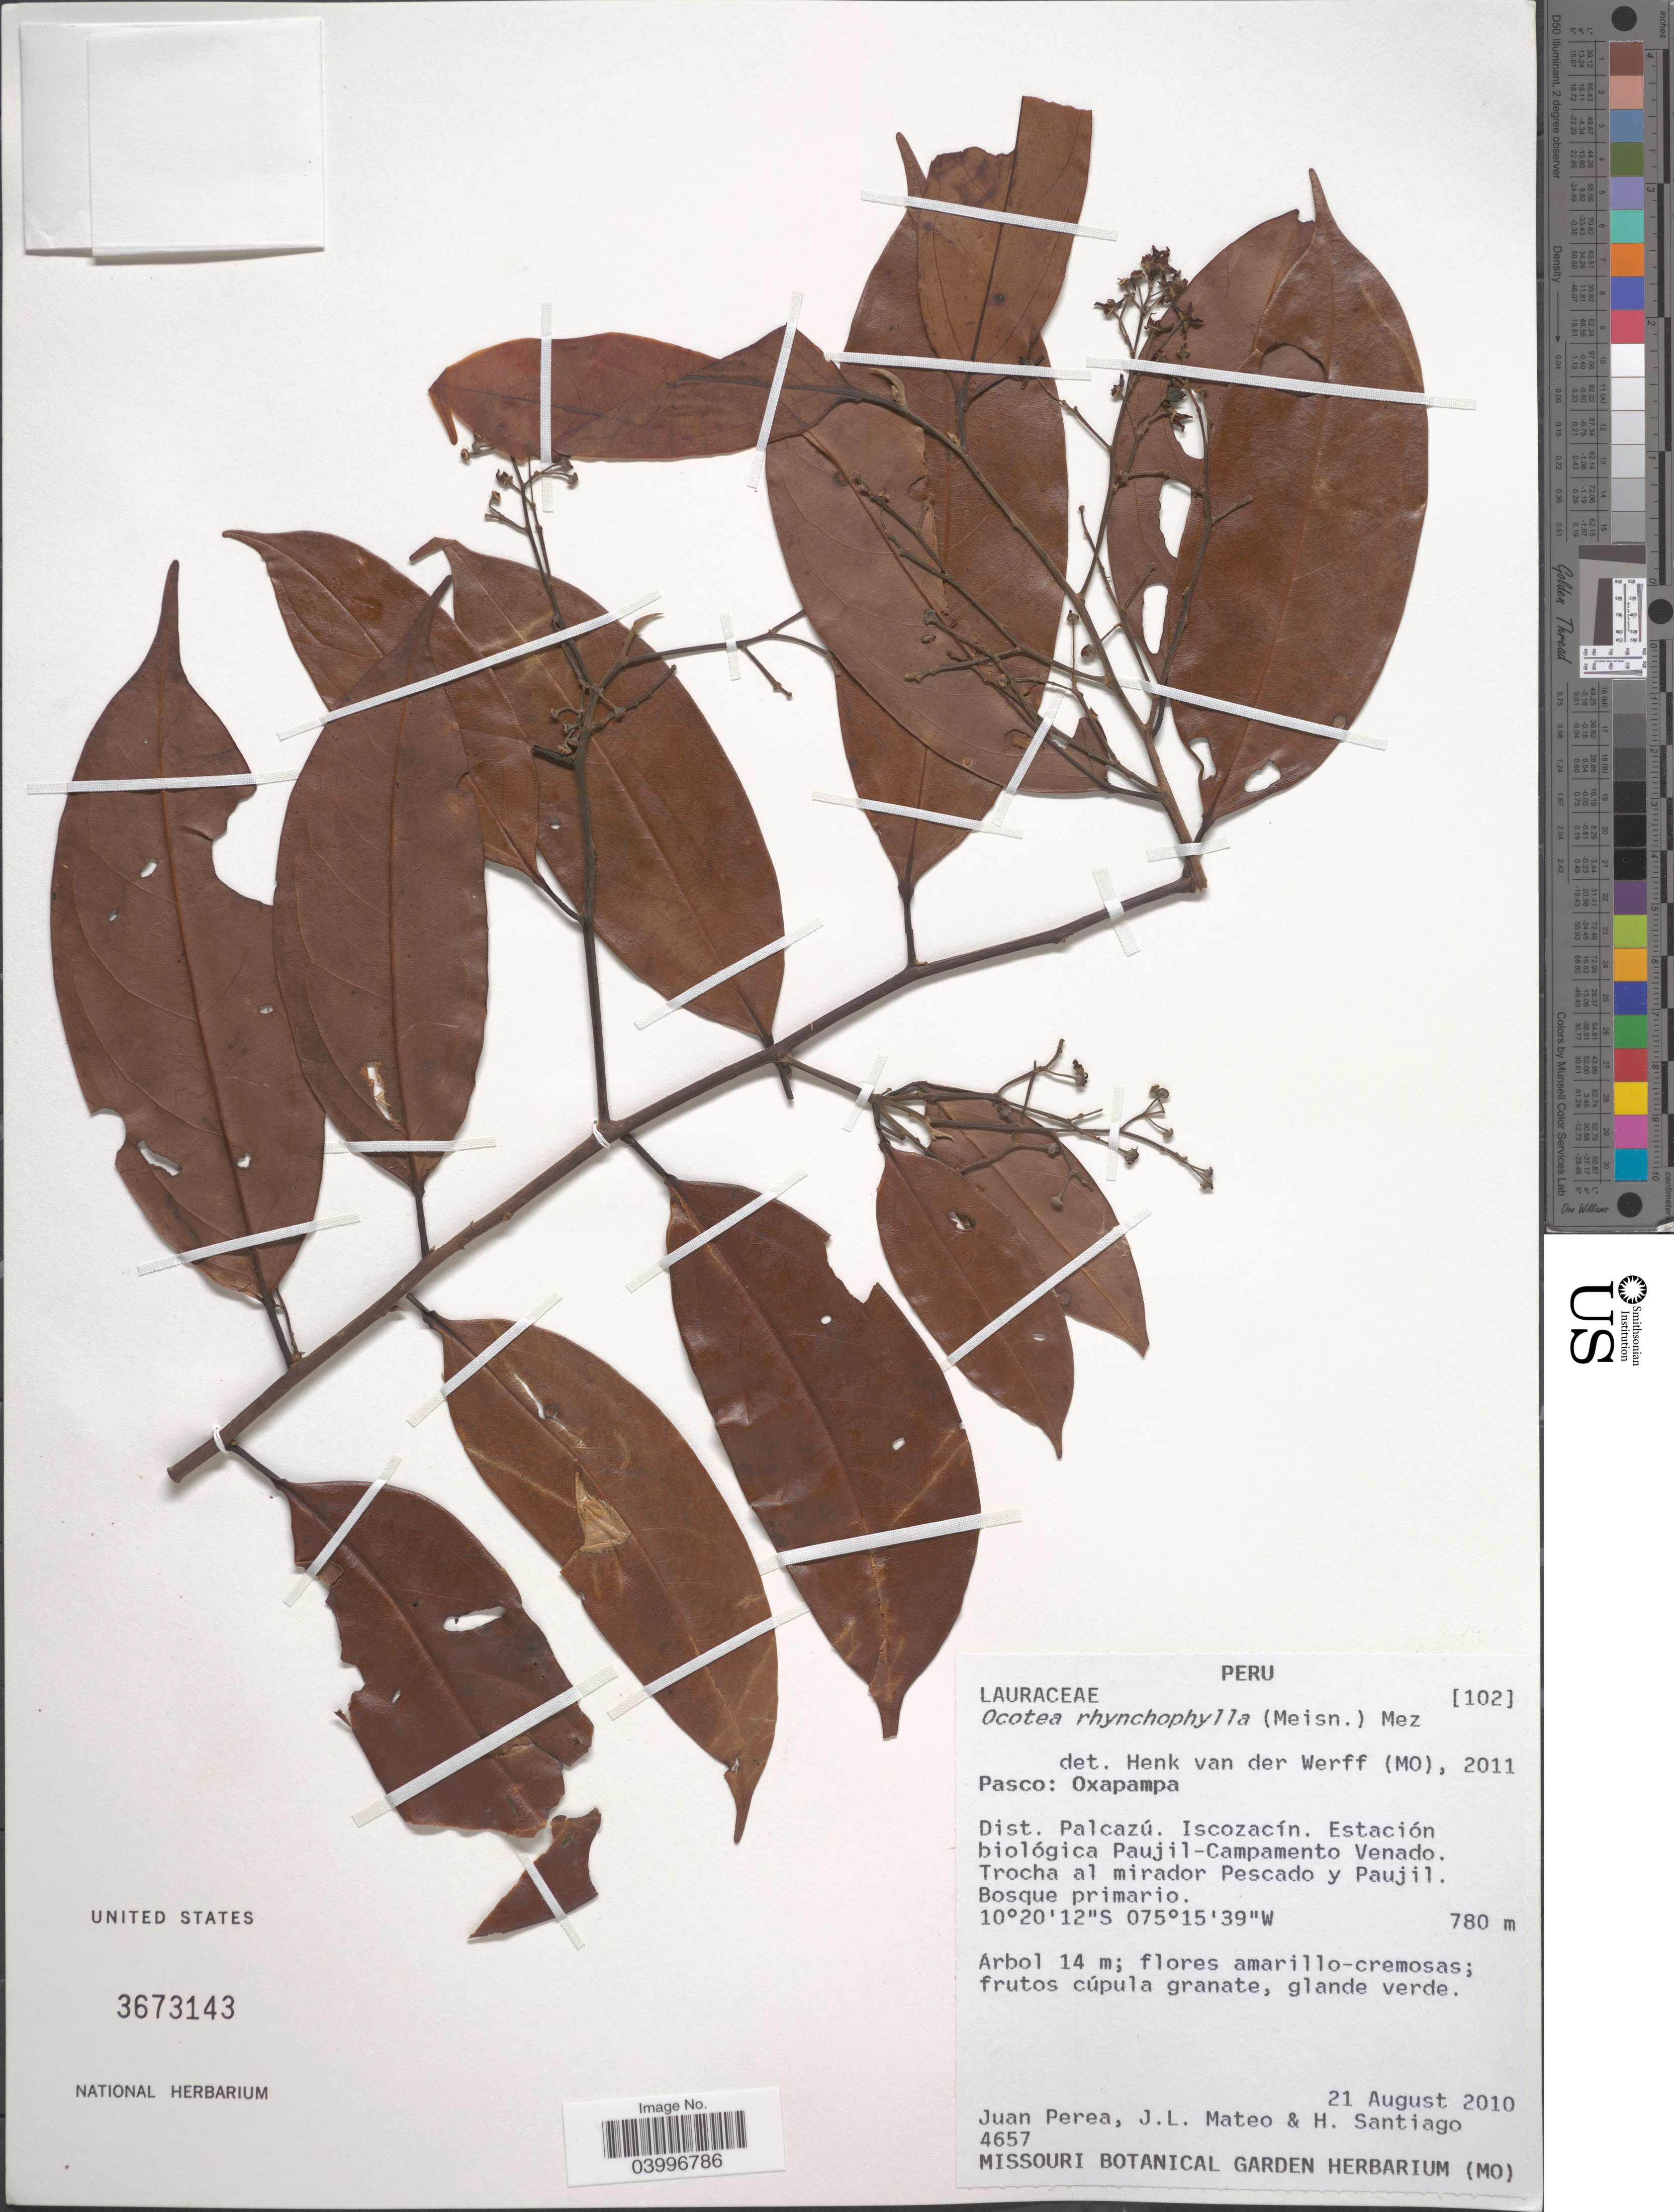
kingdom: Plantae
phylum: Tracheophyta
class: Magnoliopsida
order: Laurales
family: Lauraceae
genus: Ocotea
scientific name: Ocotea rhynchophylla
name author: (Hieron.) Mez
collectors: J. Perea, J. Mateo & H. Santiago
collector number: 4657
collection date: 2010-08-21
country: Peru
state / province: Pasco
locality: Oxapampa. Dist. Palcazú. Iscozacín. Estación biológica Paujil-Campamento Venado. Trocha al mirador Pescado y Paujil.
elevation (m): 780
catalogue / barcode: US 3673143